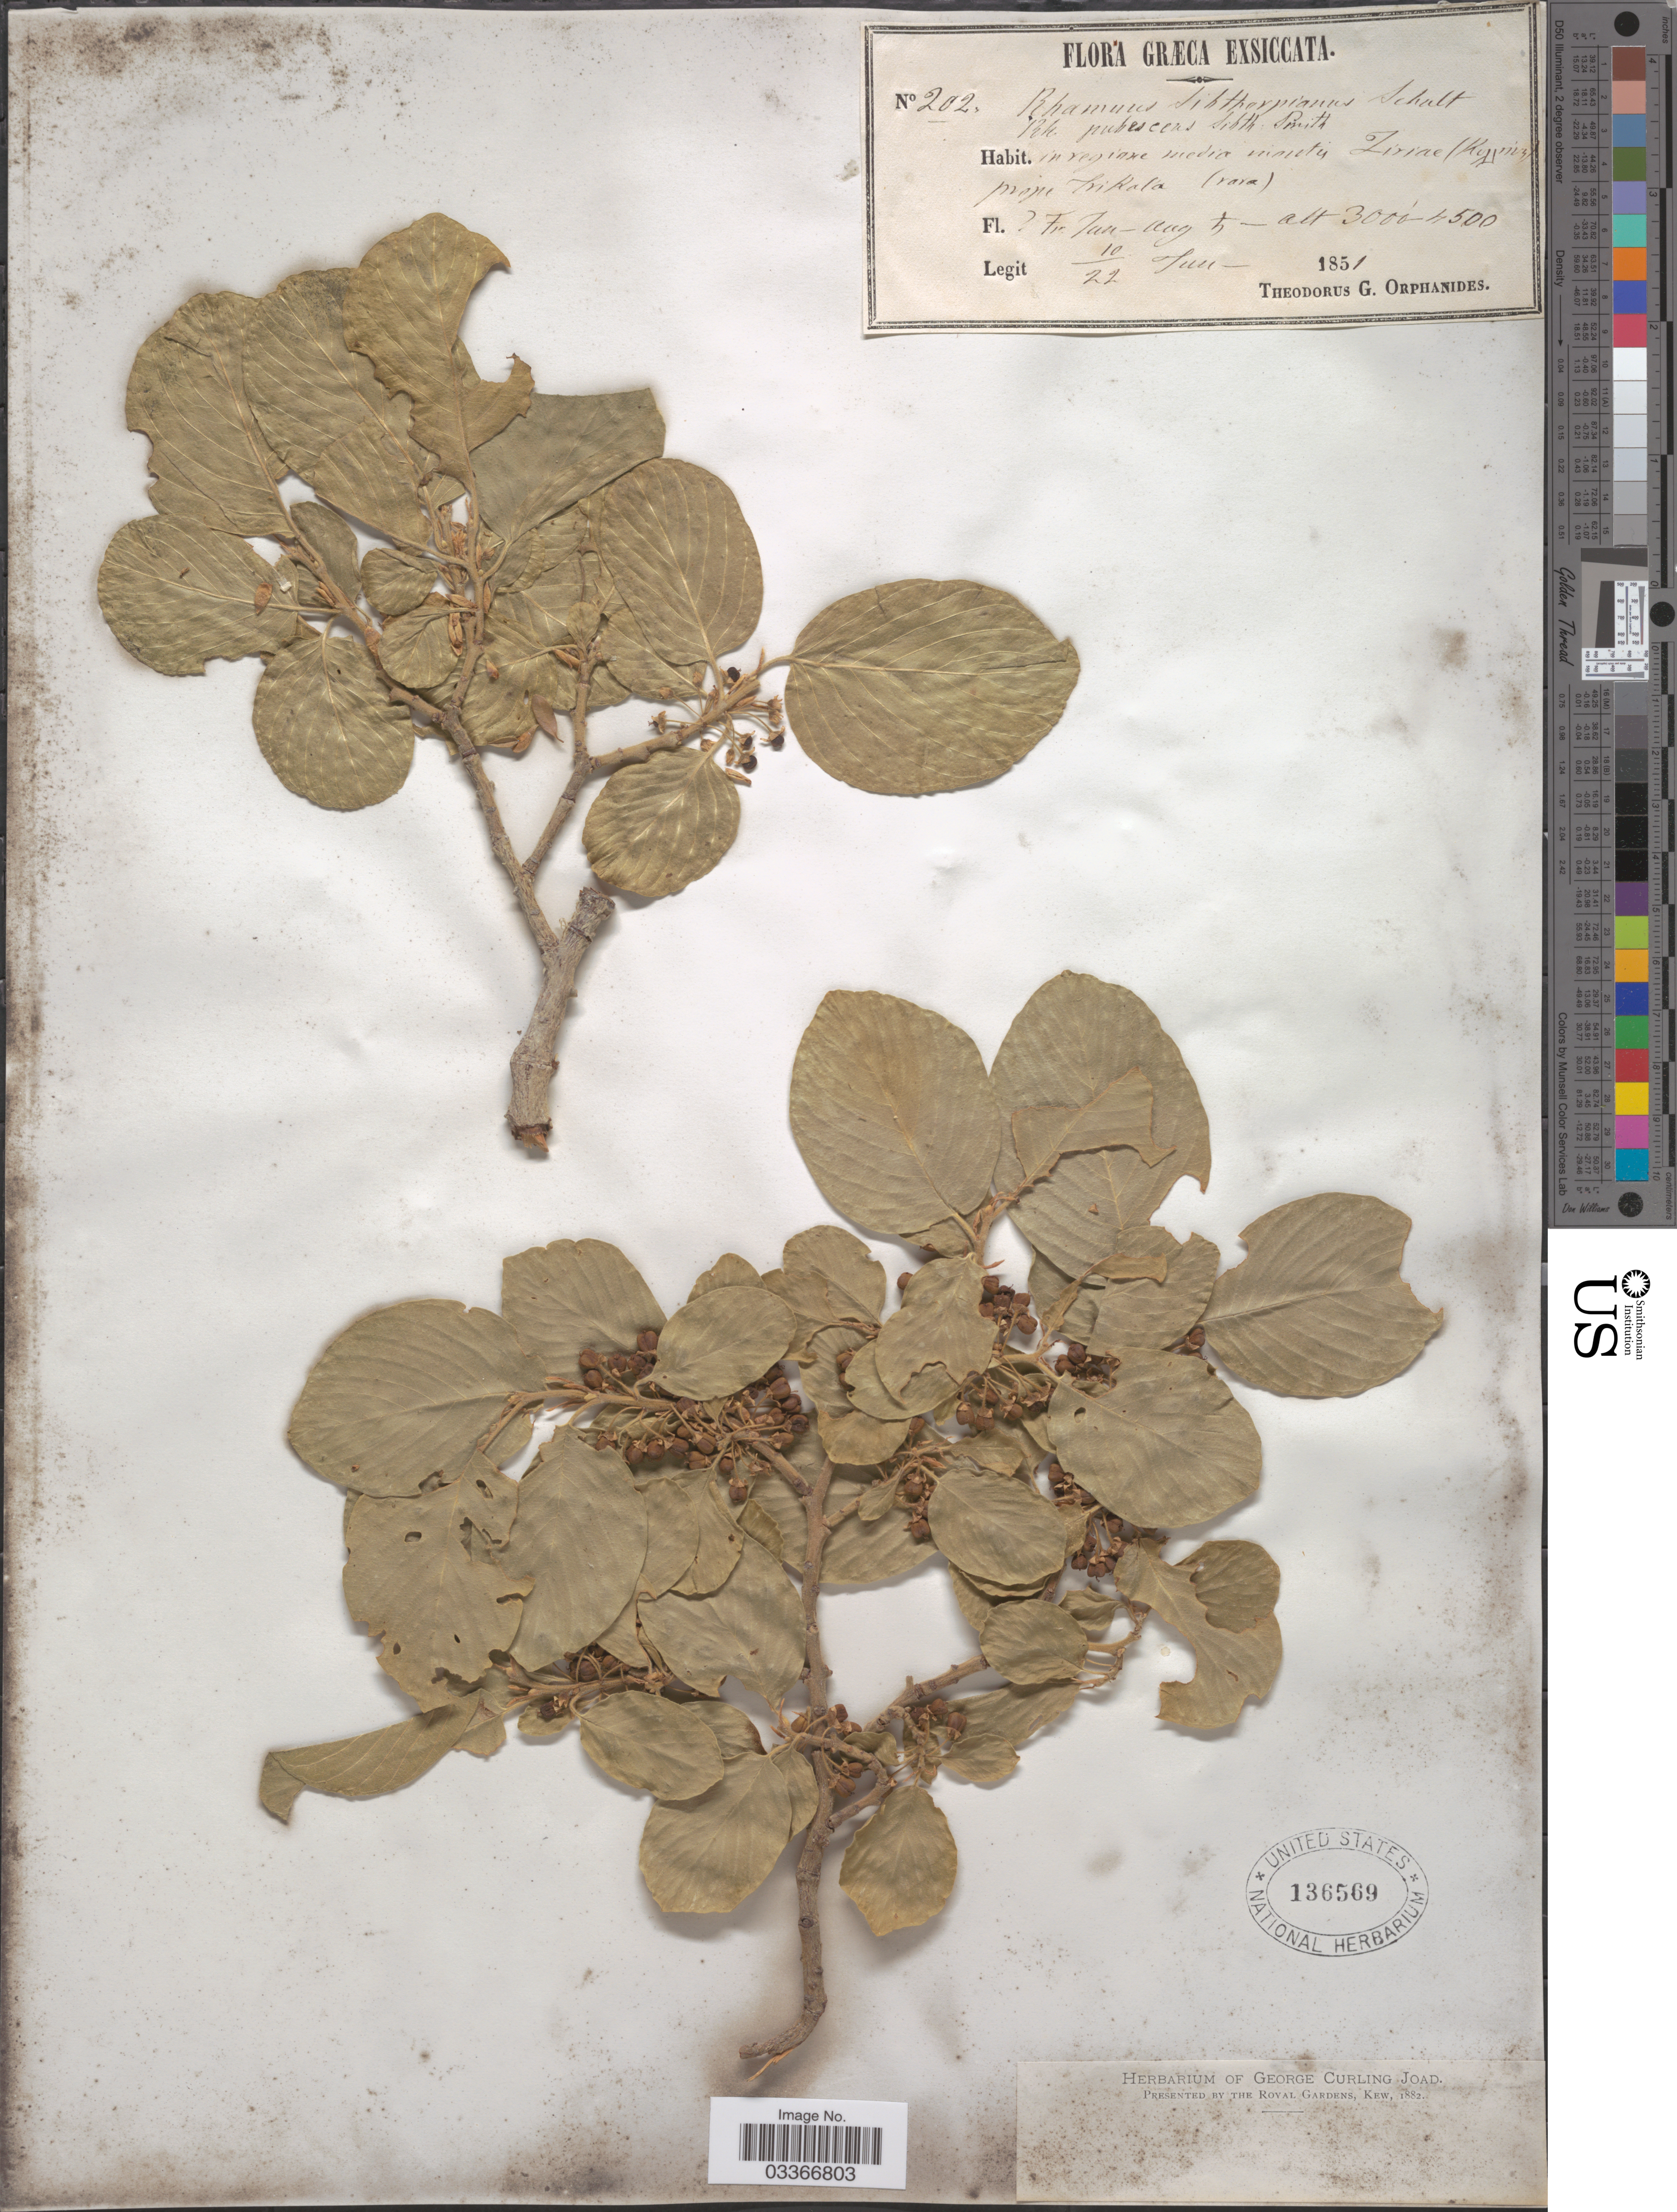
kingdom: Plantae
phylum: Tracheophyta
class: Magnoliopsida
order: Rosales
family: Rhamnaceae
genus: Rhamnus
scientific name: Rhamnus sibthorpiana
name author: Schult.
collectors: T. G. Orphanides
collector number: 202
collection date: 1851-06-10/1851-06-22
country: Greece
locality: Graeca. In regione media ninutis Ziriae (Koppnis) prope Trikala.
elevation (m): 914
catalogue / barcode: US 136569